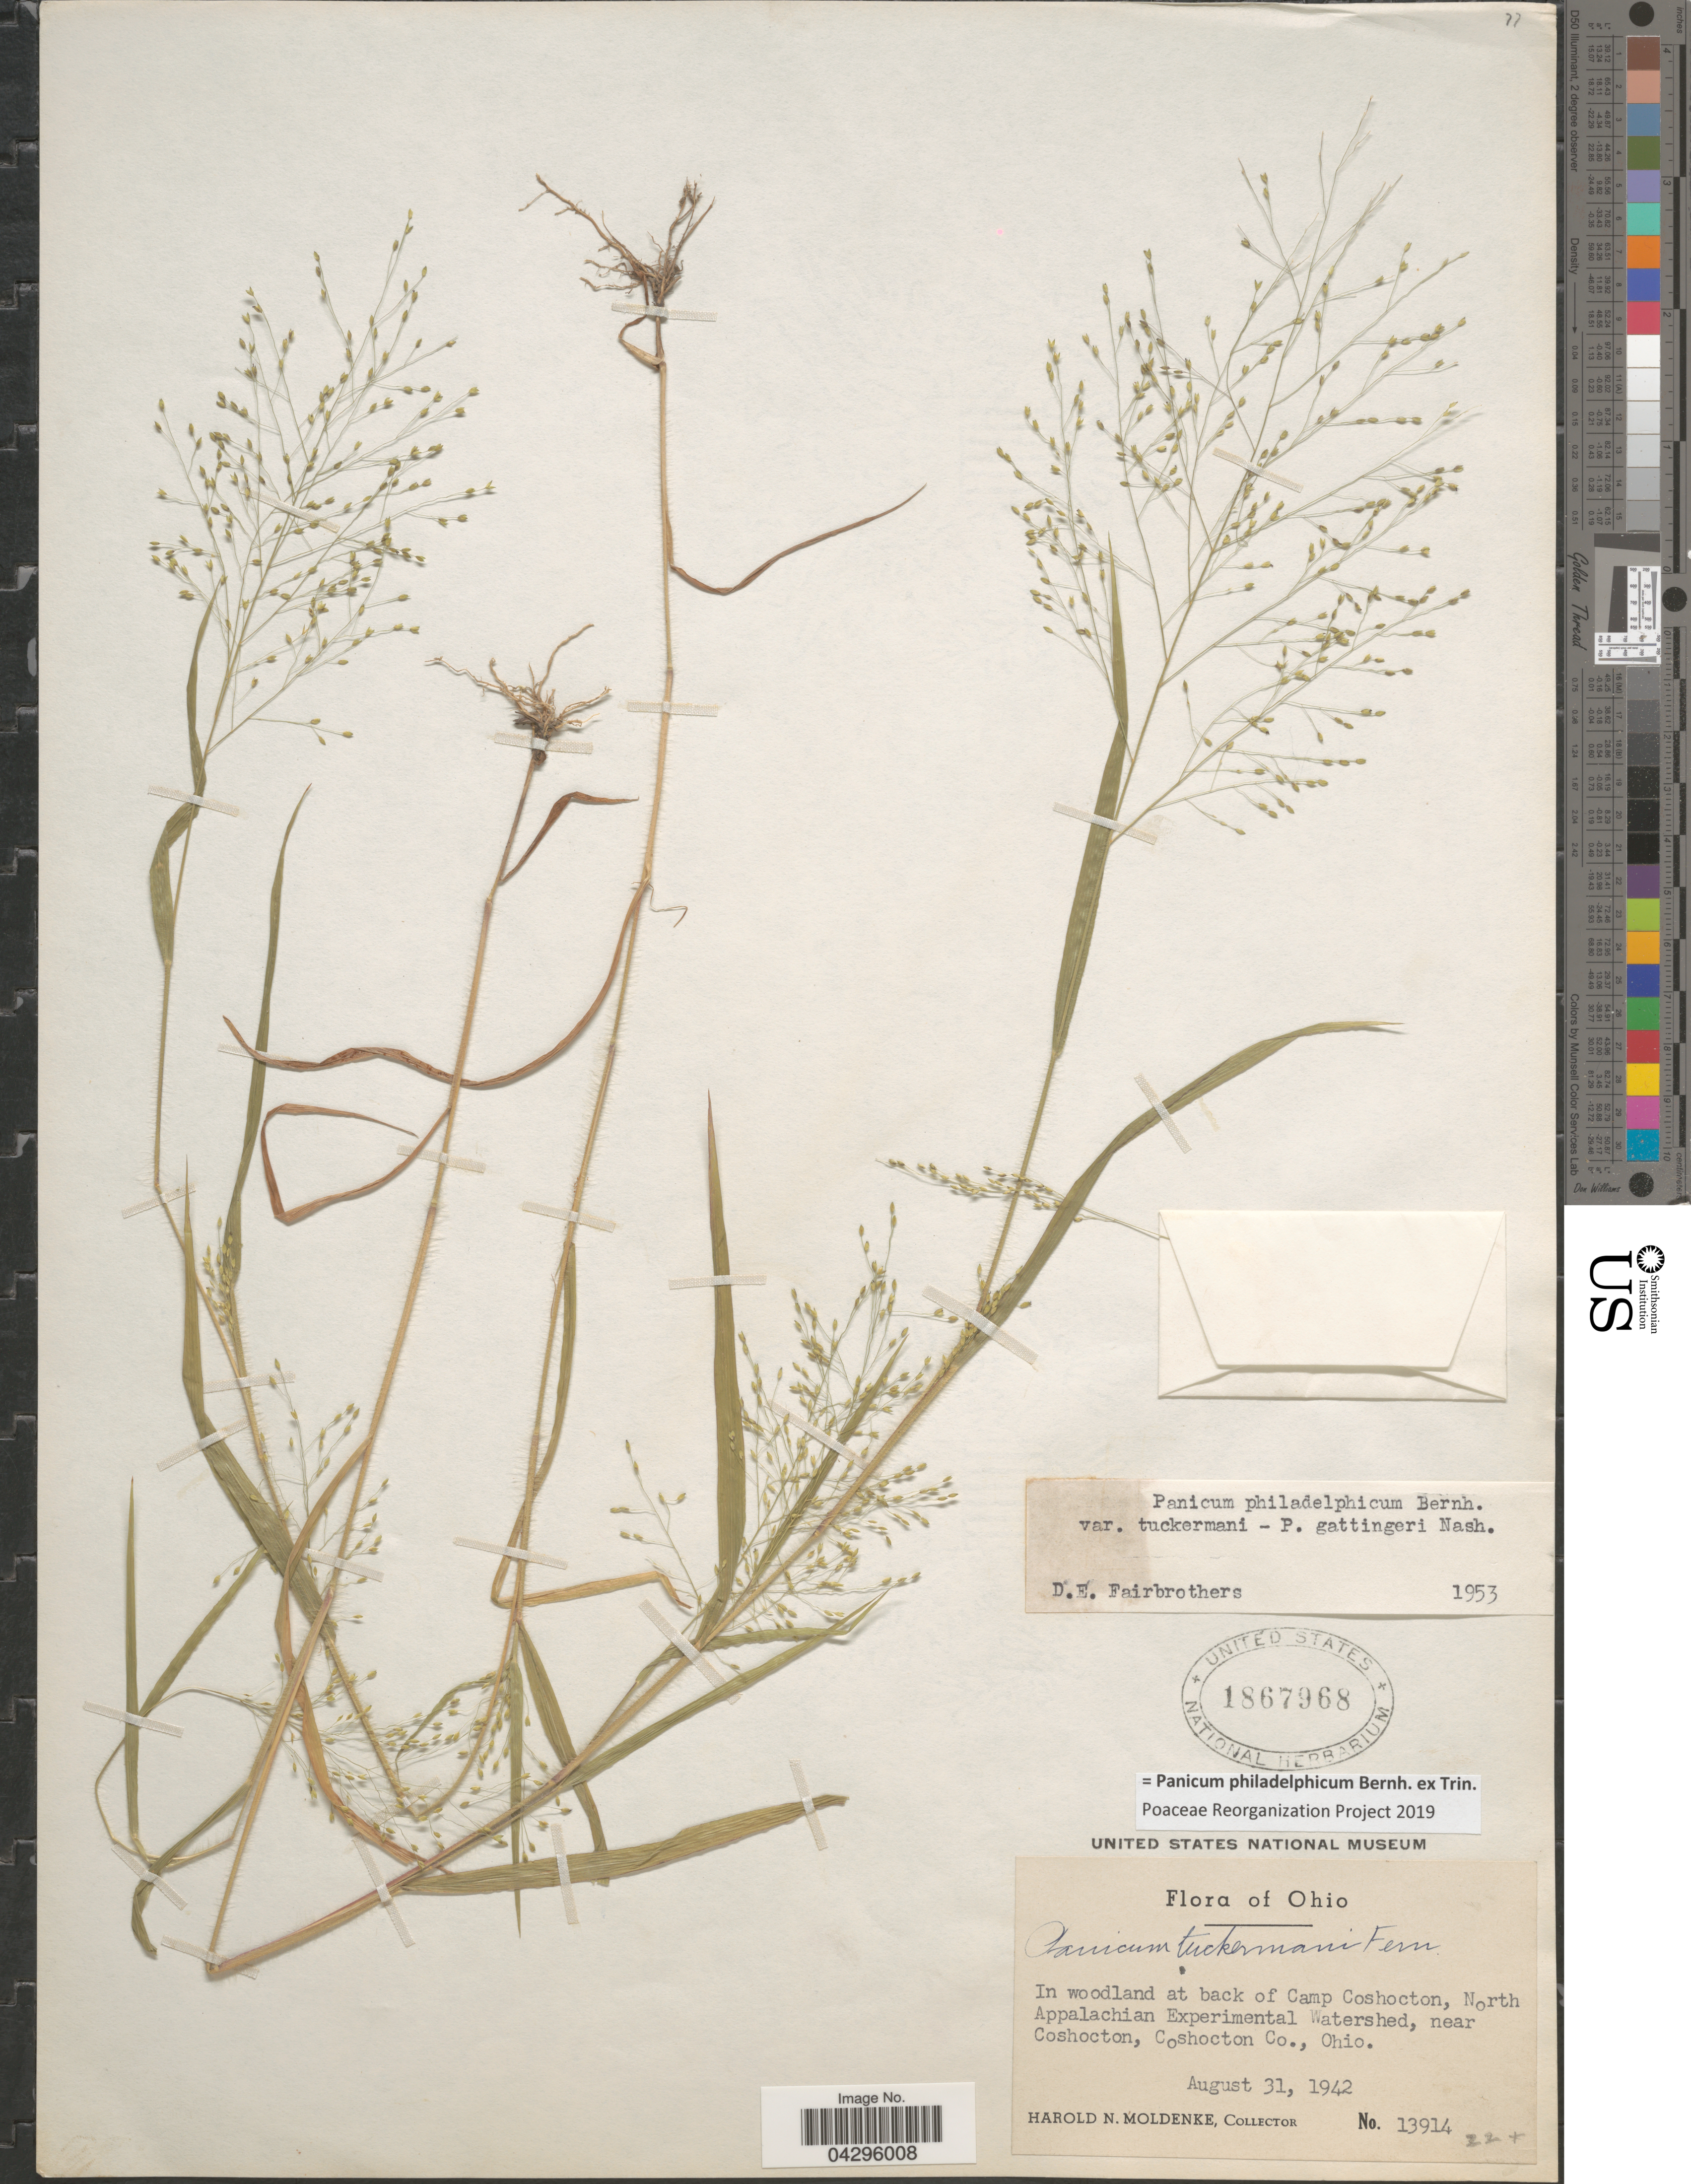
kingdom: Plantae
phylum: Tracheophyta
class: Liliopsida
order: Poales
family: Poaceae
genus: Panicum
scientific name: Panicum philadelphicum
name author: Bernh. ex Trin.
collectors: H. N. Moldenke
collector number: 13914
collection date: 1942-08-31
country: United States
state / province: Ohio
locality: In woodland at back of Camp Coshocton, North Appalachian Experimental Watershed, near Coshocton, Coshocton Co.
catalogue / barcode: US 1867968